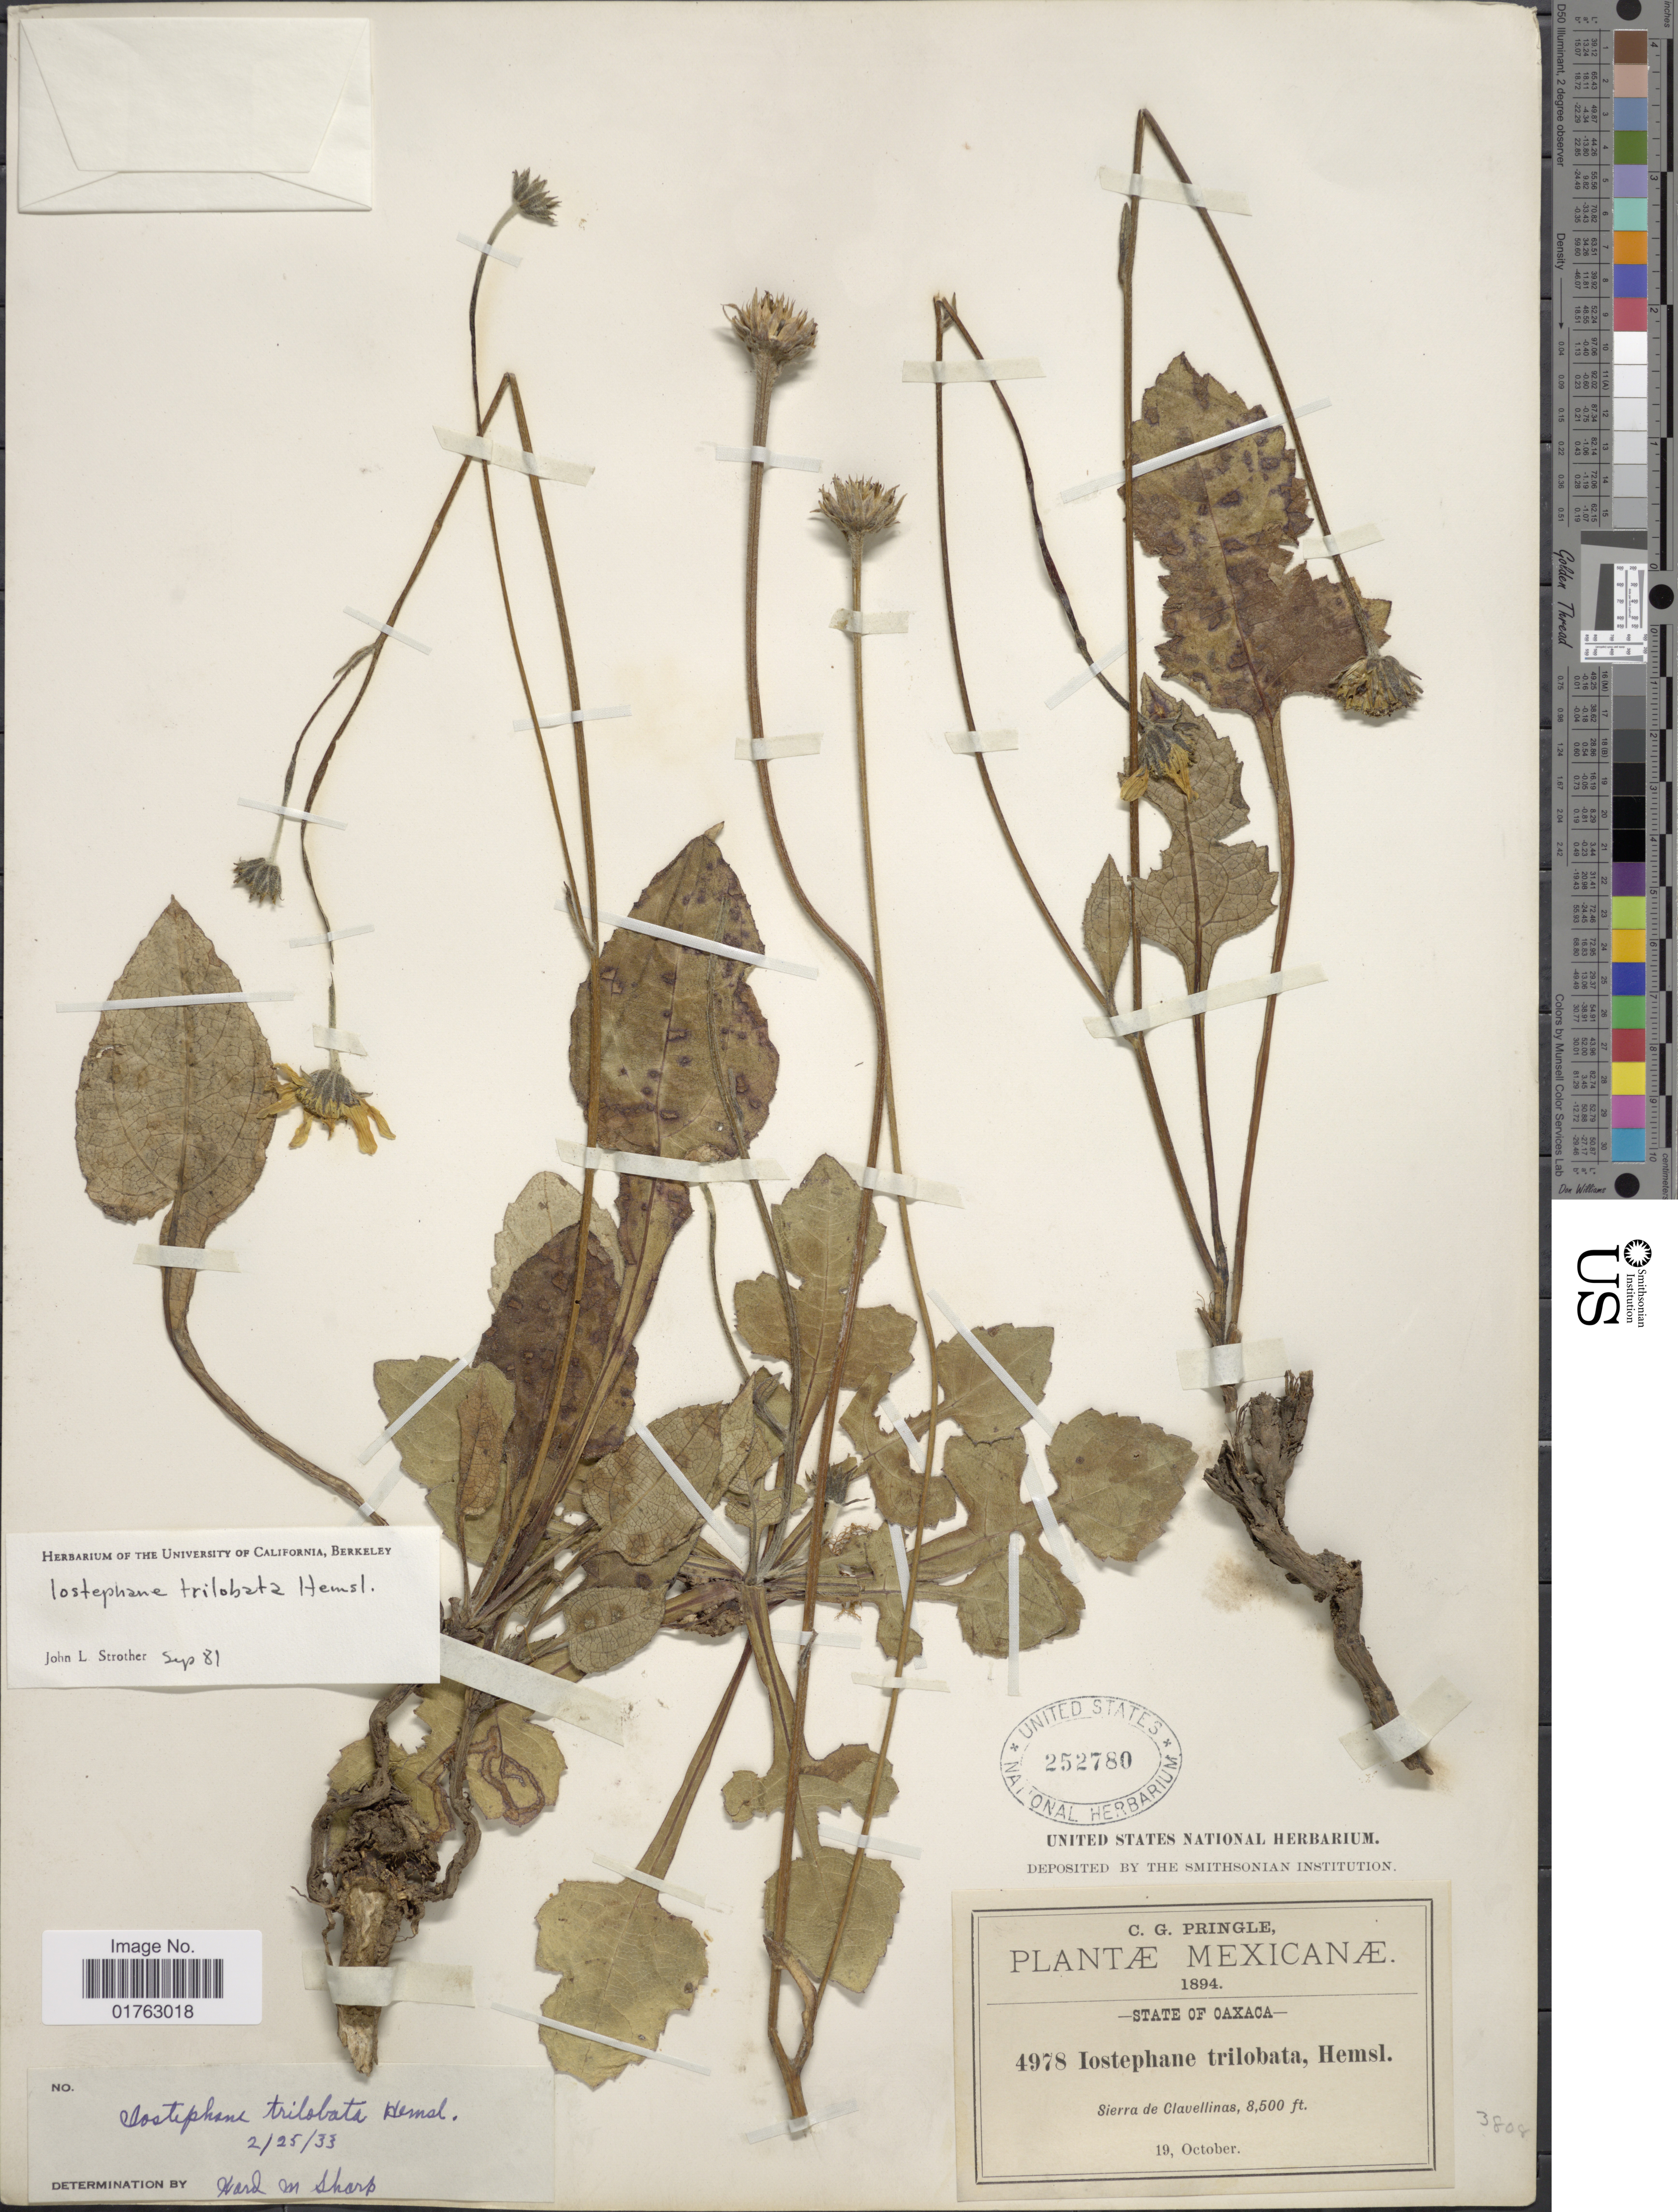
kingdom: Plantae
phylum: Tracheophyta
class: Magnoliopsida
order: Asterales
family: Asteraceae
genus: Iostephane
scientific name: Iostephane trilobata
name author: Hemsl.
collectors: C. G. Pringle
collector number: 4978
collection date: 1894-10-19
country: Mexico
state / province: Oaxaca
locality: Sierra de Clavellinas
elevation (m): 2591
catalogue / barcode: US 252780